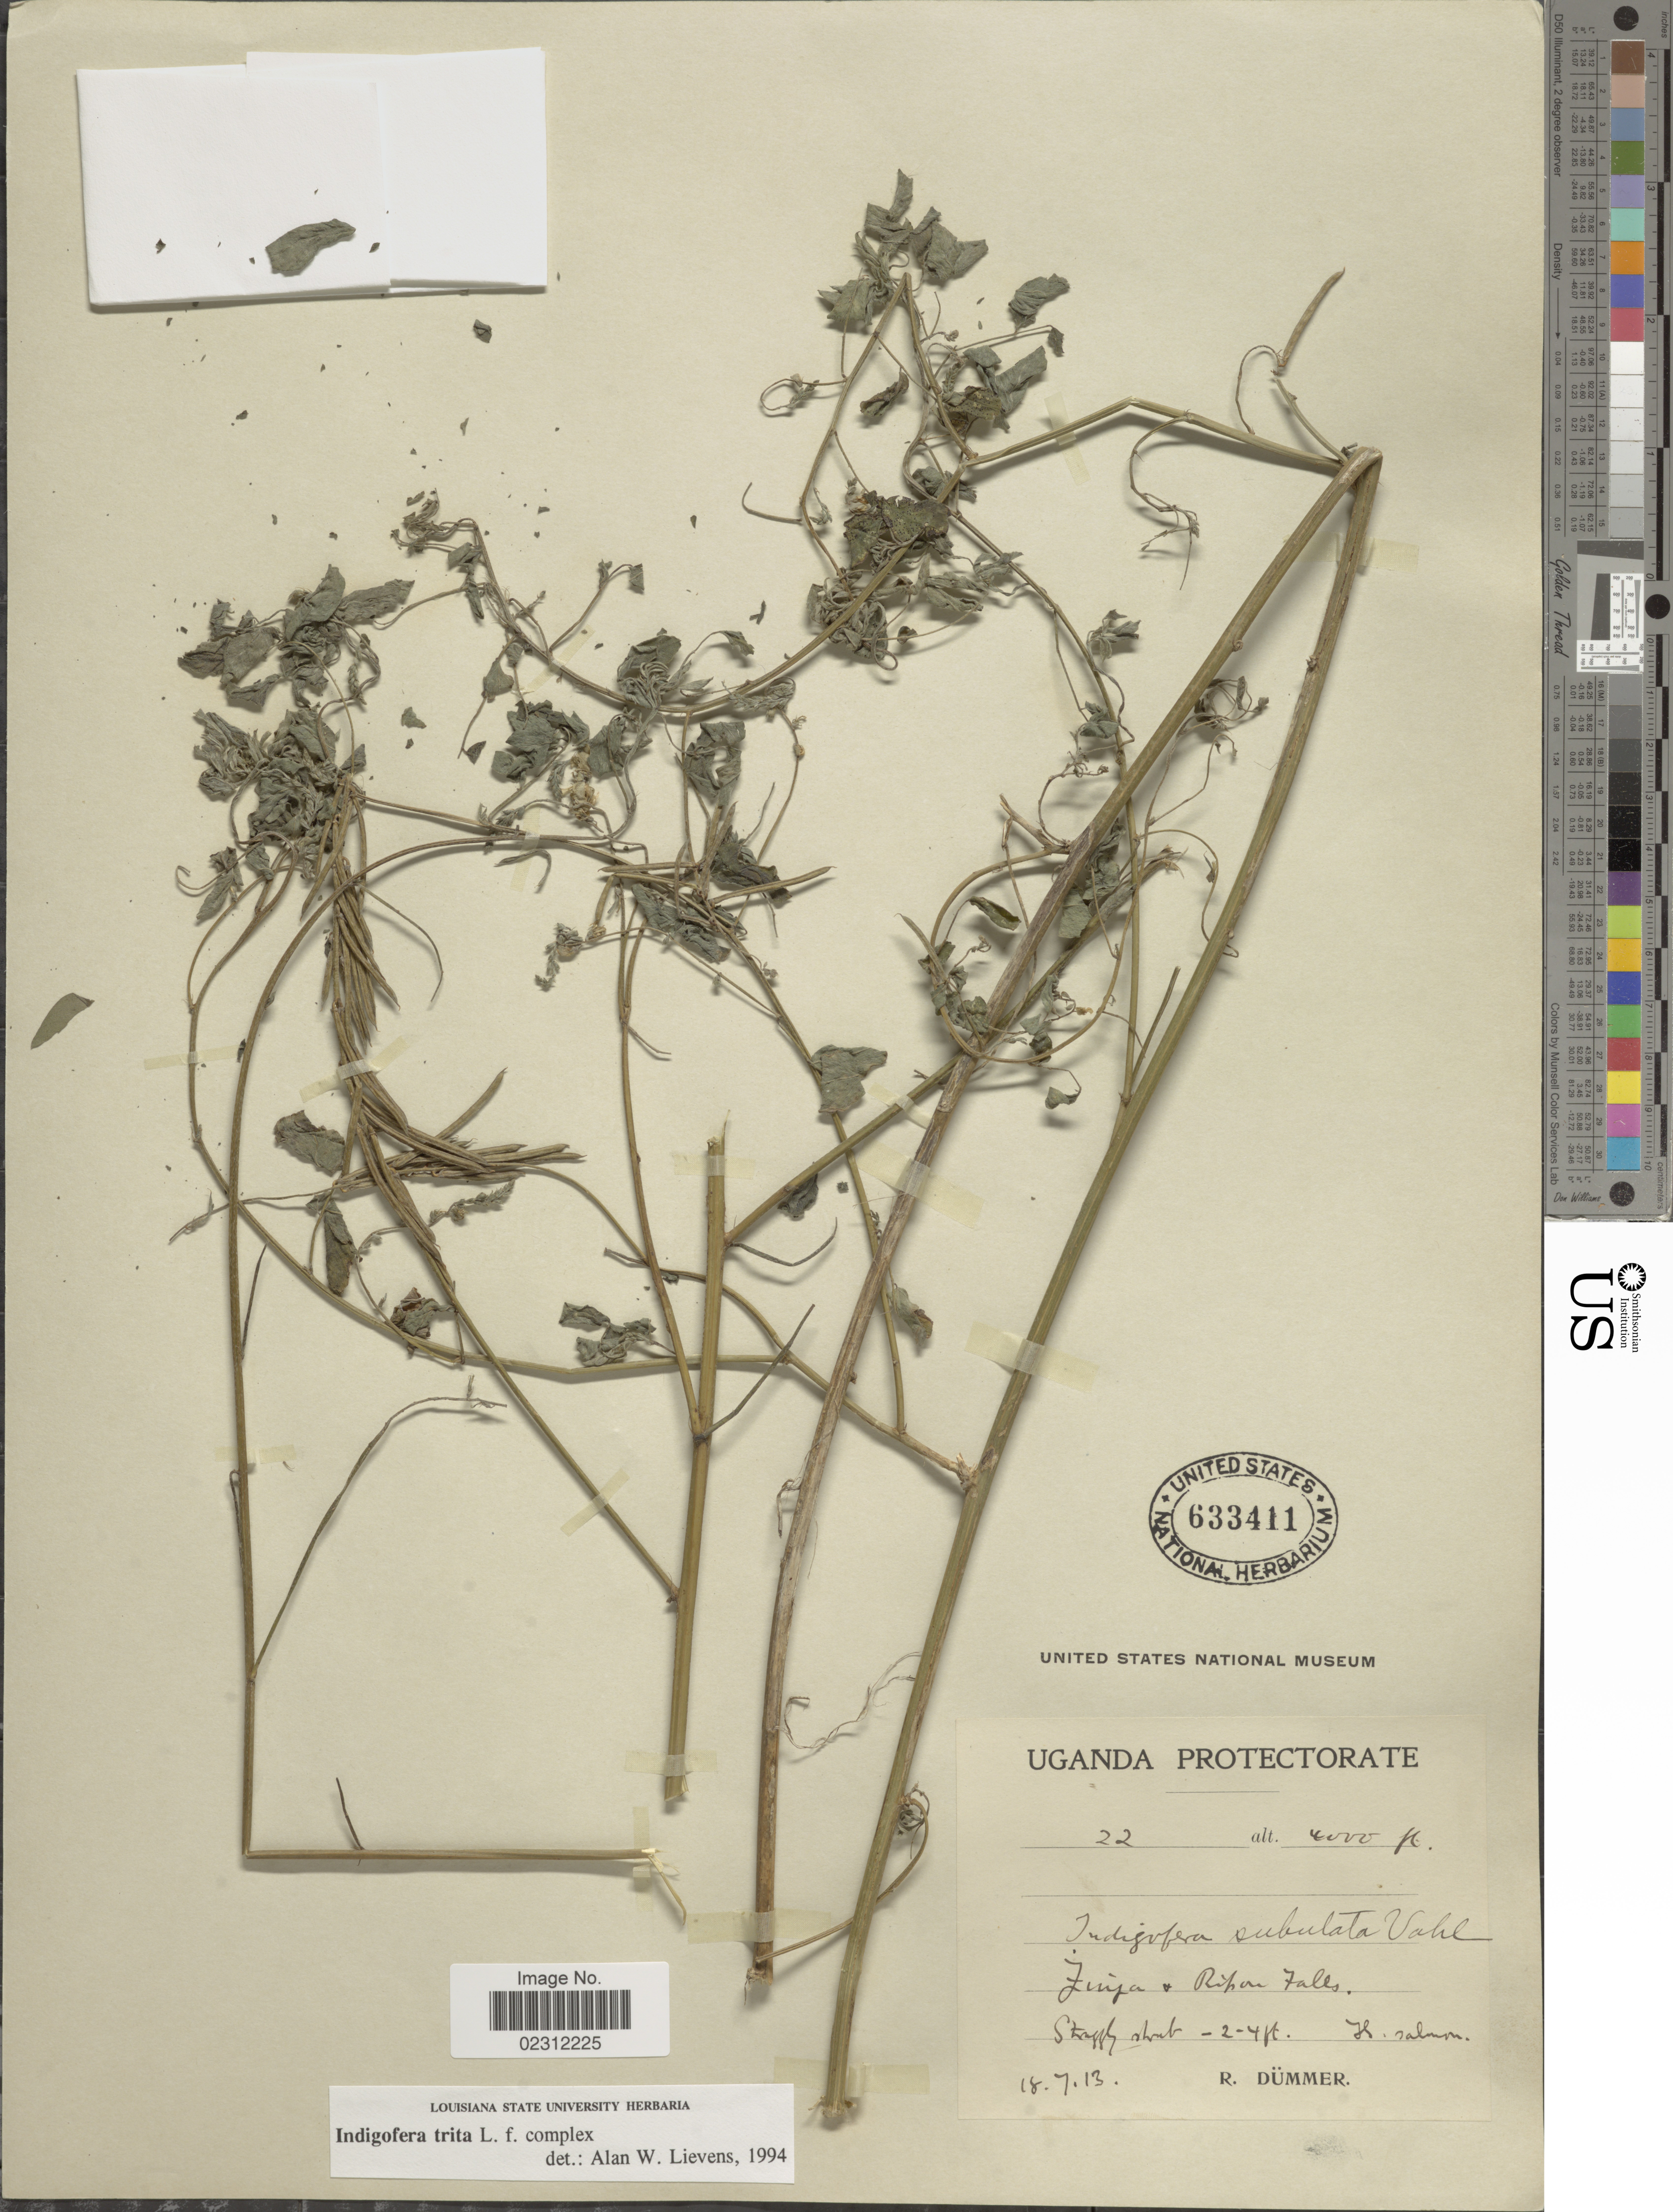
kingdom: Plantae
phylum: Tracheophyta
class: Magnoliopsida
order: Fabales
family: Fabaceae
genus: Indigofera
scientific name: Indigofera trita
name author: L. f.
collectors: R. Dümmer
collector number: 22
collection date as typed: Transcribed d/m/y: 18/7/13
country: Uganda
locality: Jinja & Ripon Falls.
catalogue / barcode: US 633411